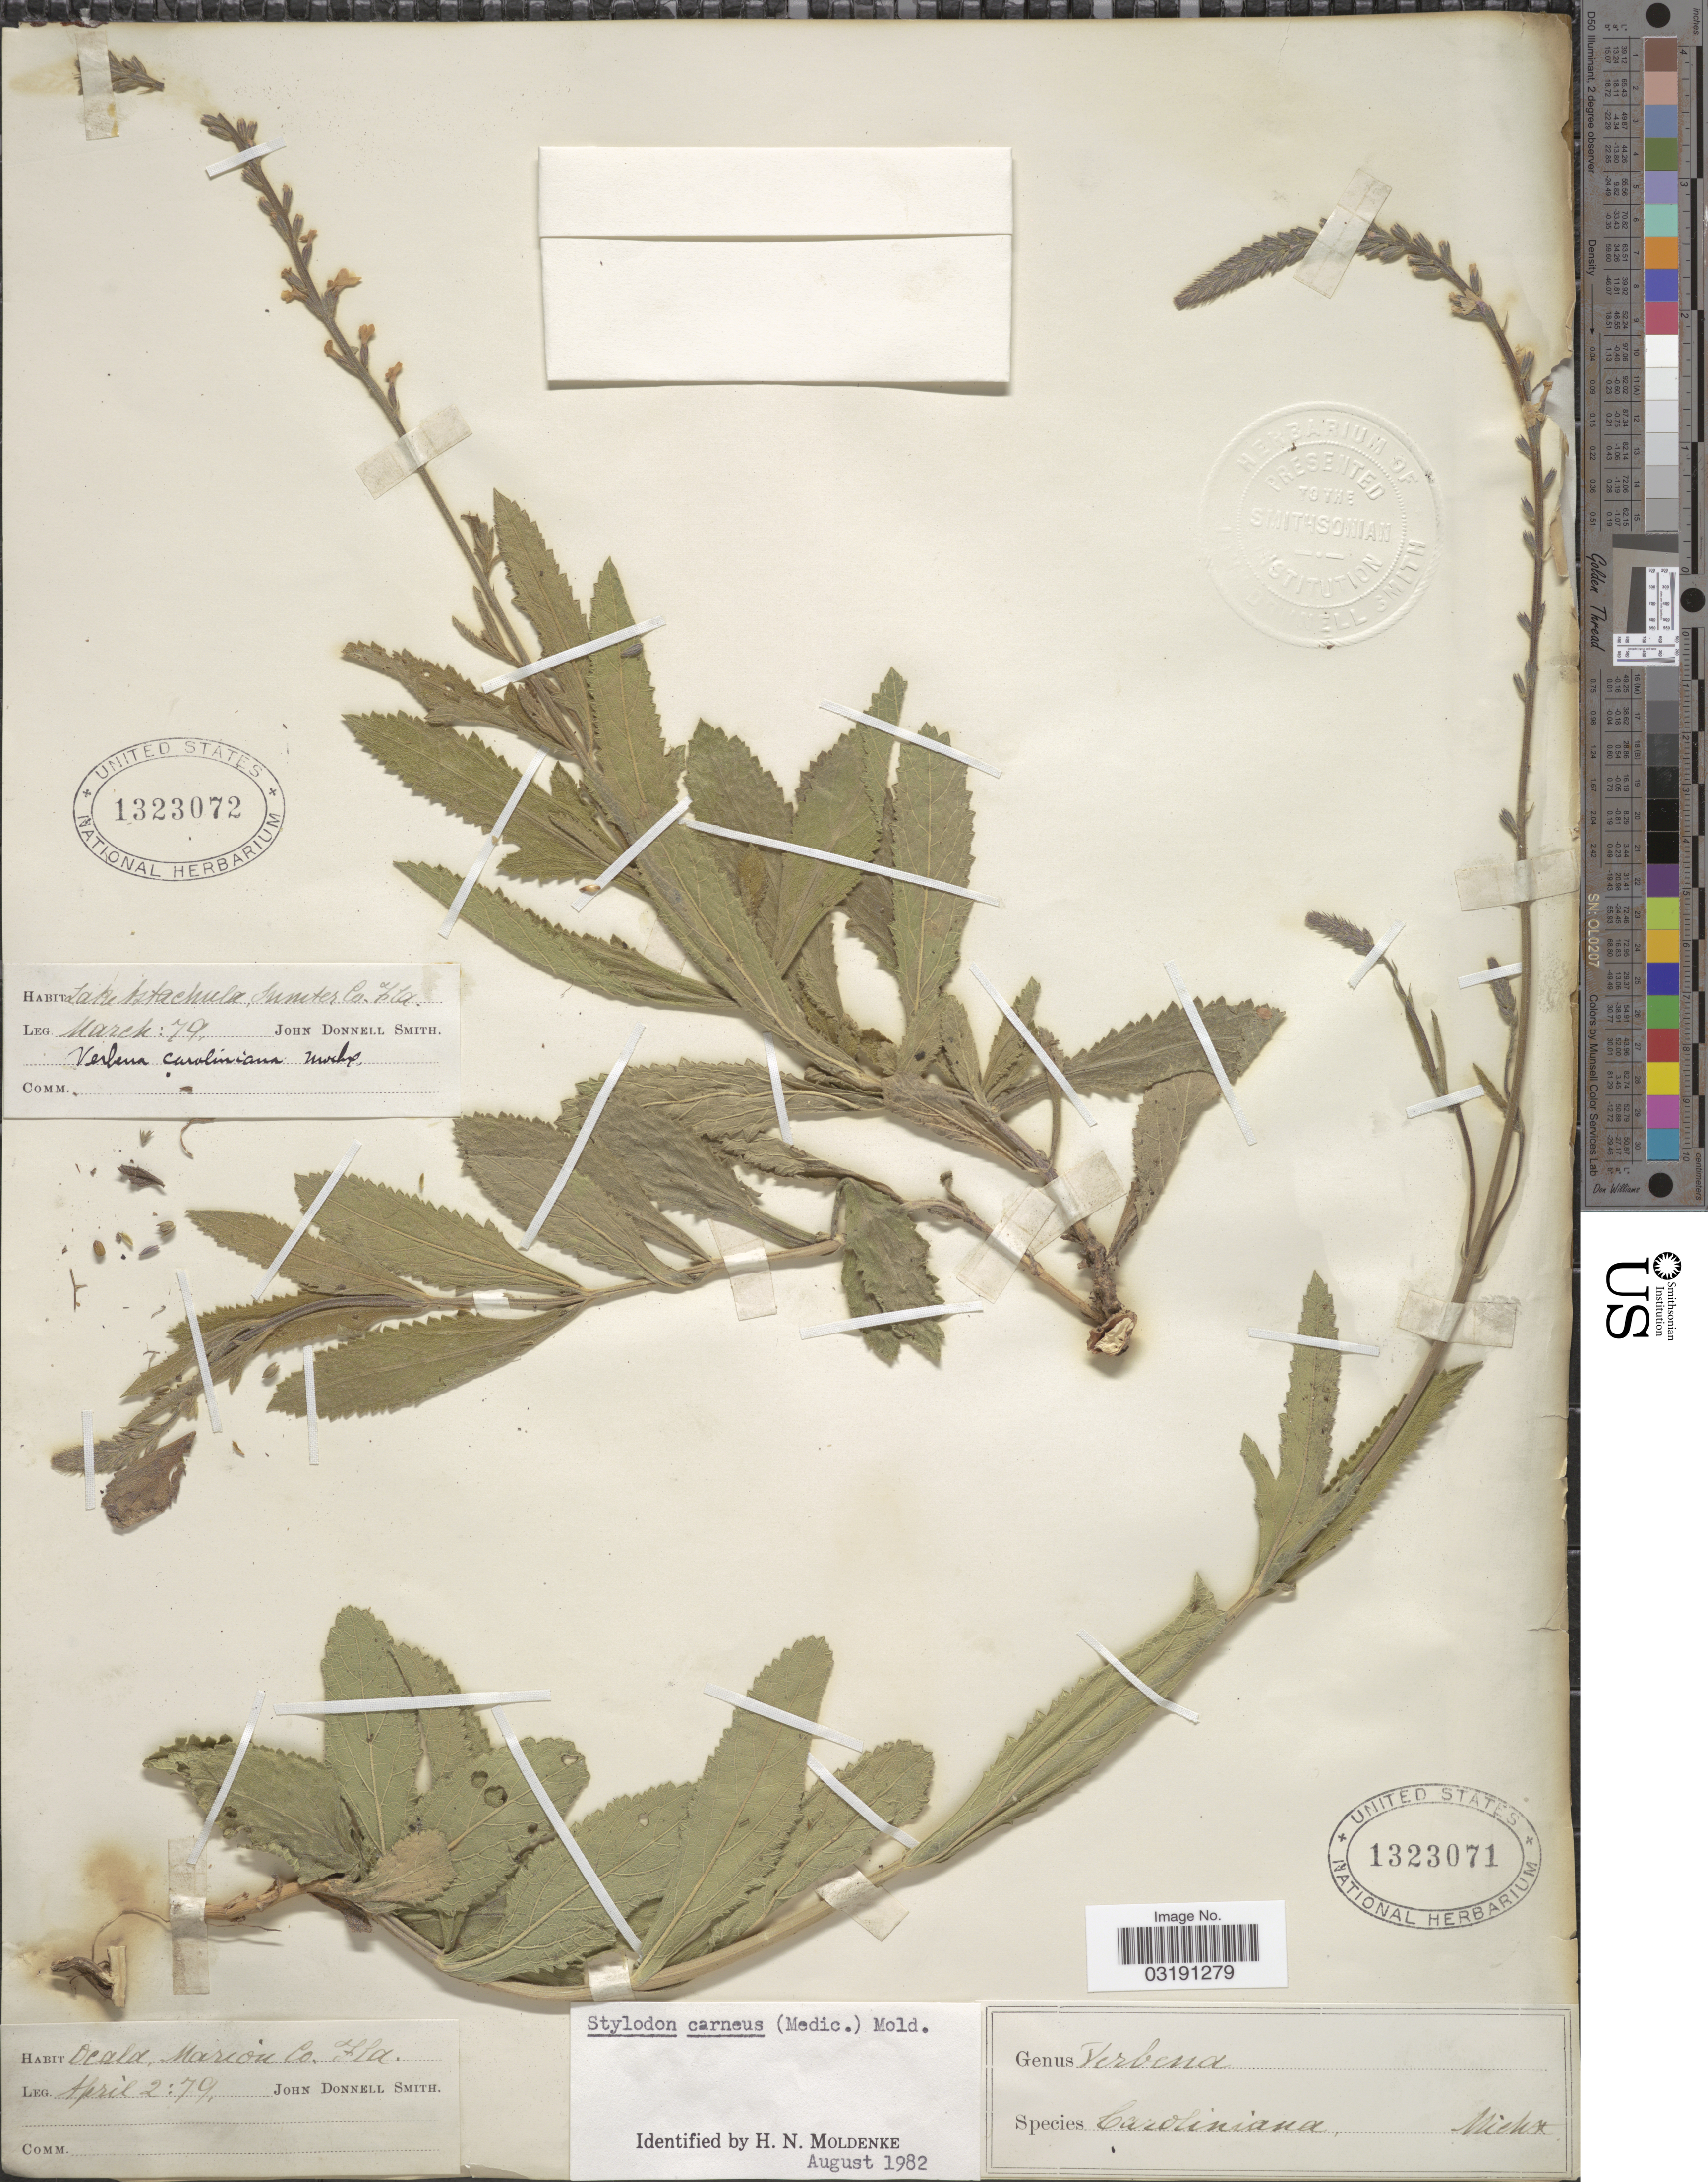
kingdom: Plantae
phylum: Tracheophyta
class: Magnoliopsida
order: Lamiales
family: Verbenaceae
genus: Verbena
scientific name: Verbena carnea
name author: Medik.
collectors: J. Donnell Smith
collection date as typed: Transcribed d/m/y: /3/79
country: United States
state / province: Florida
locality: Lake Astachula, Sumter Co. Fla.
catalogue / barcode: US 1323072